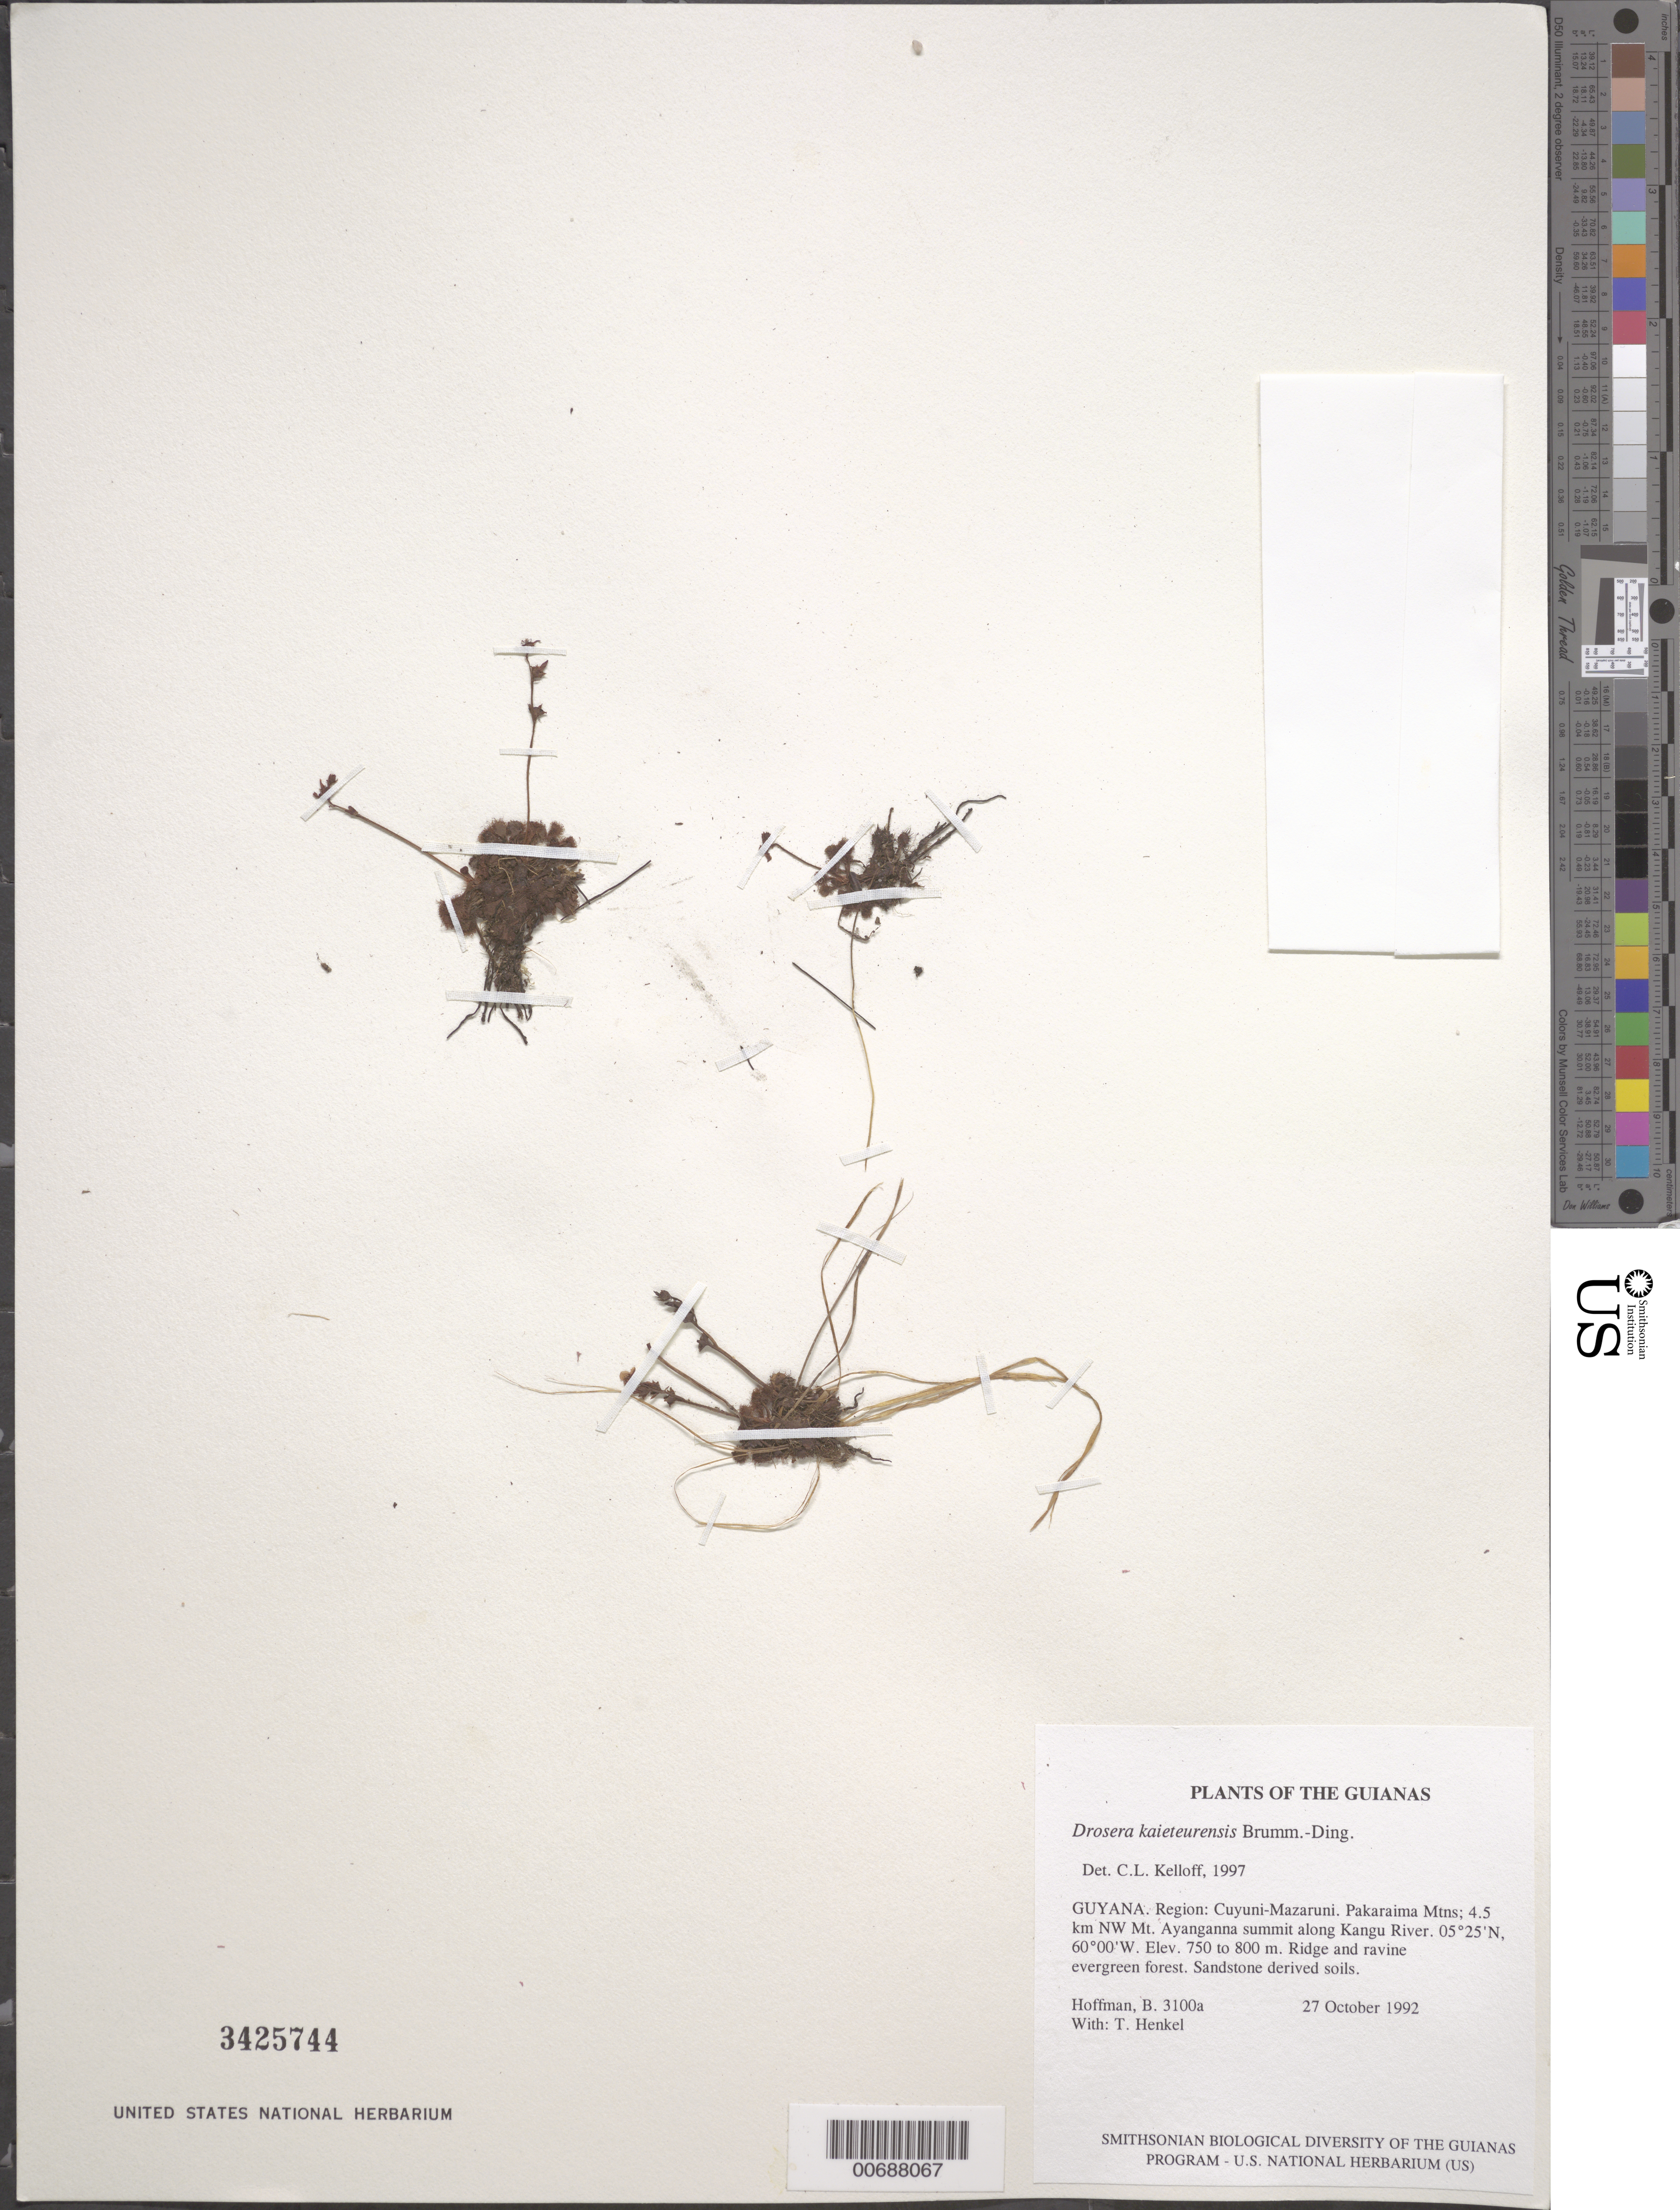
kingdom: Plantae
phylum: Tracheophyta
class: Magnoliopsida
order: Caryophyllales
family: Droseraceae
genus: Drosera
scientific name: Drosera kaieteurensis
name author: Brumm.-Ding.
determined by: Kelloff, Carol L., (US), Smithsonian Institution - National Museum of Natural History (UNITED STATES)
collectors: B. Hoffman & T. Henkel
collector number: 3100 a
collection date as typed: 27 October 1992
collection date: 1992-10-27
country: Guyana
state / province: Cuyuni-Mazaruni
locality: Pakaraima Mountains; 4.5 km NW of Mt. Ayanganna summit along Kangu River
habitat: Ridge and ravine evergreen forest. Sandstone derived soils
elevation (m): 750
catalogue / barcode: US 3425744